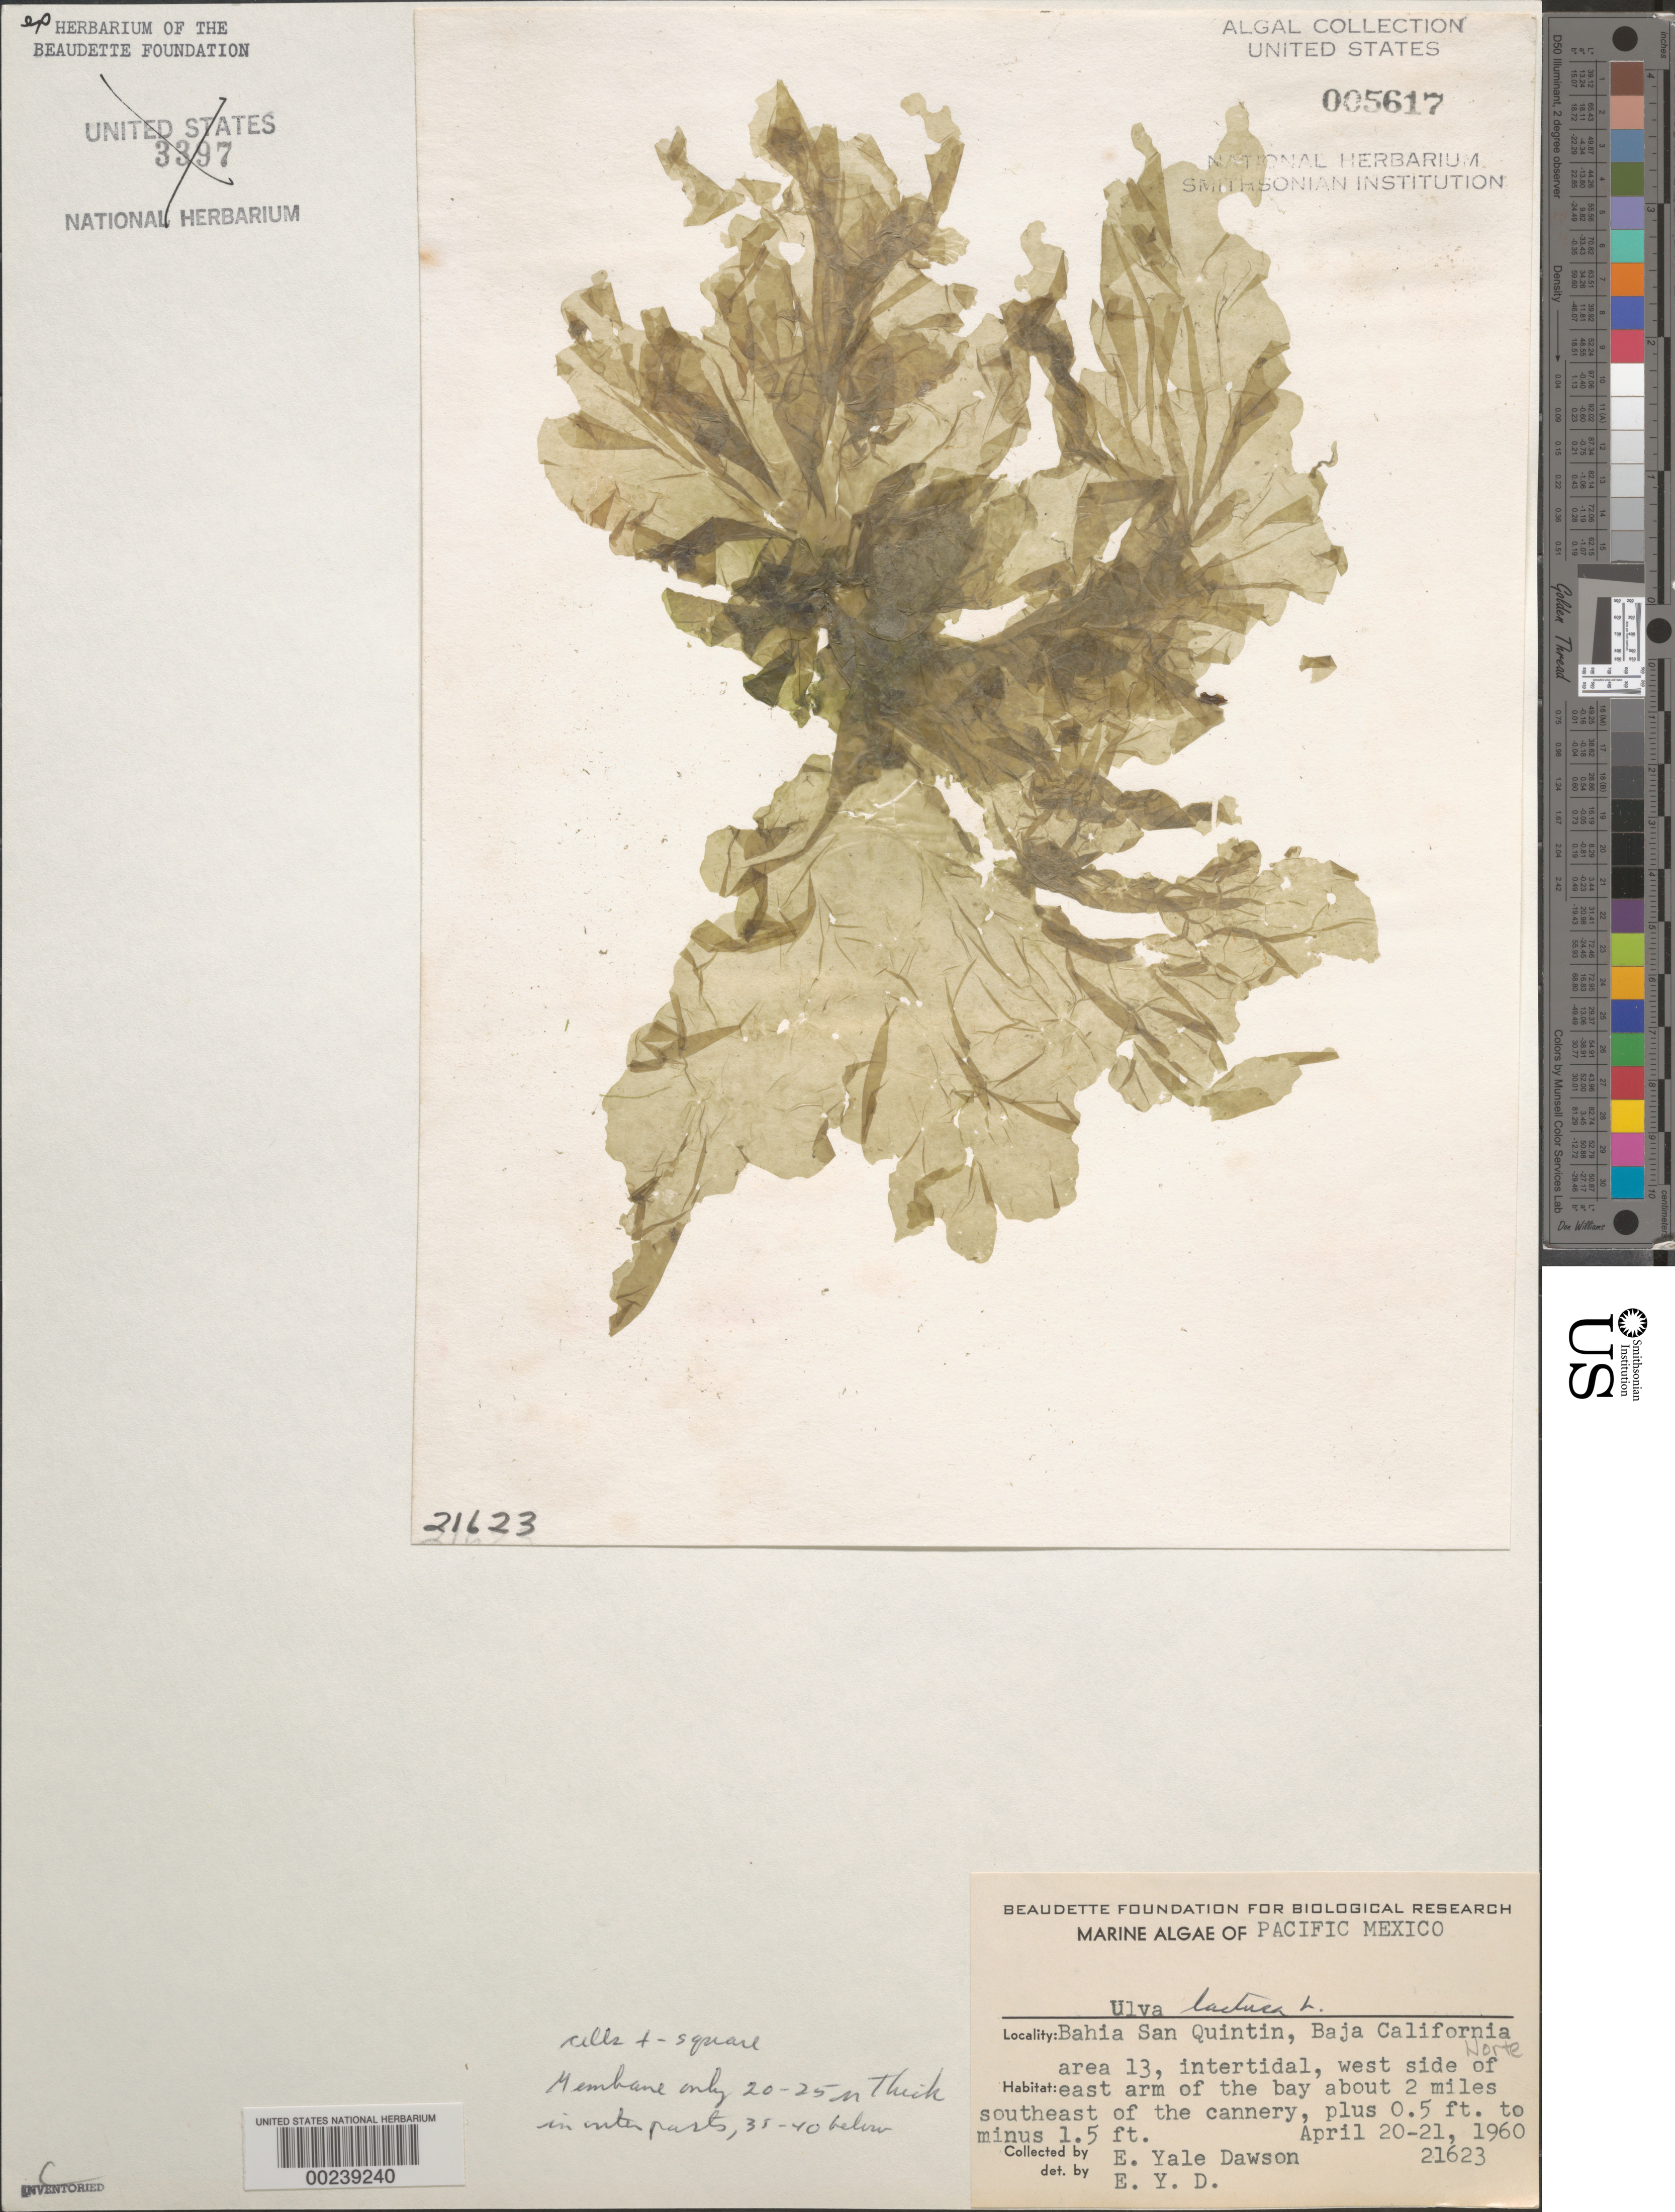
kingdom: Plantae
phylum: Chlorophyta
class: Ulvophyceae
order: Ulvales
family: Ulvaceae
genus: Ulva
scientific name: Ulva lactuca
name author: L.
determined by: Dawson, E. Y.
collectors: E. Y. Dawson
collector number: EYD 21623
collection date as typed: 20 Apr 1960 TO 21 Apr 1960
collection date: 1960-04-20/1960-04-21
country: Mexico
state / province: Baja California Norte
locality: Bahia San Quintin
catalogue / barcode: US 5617